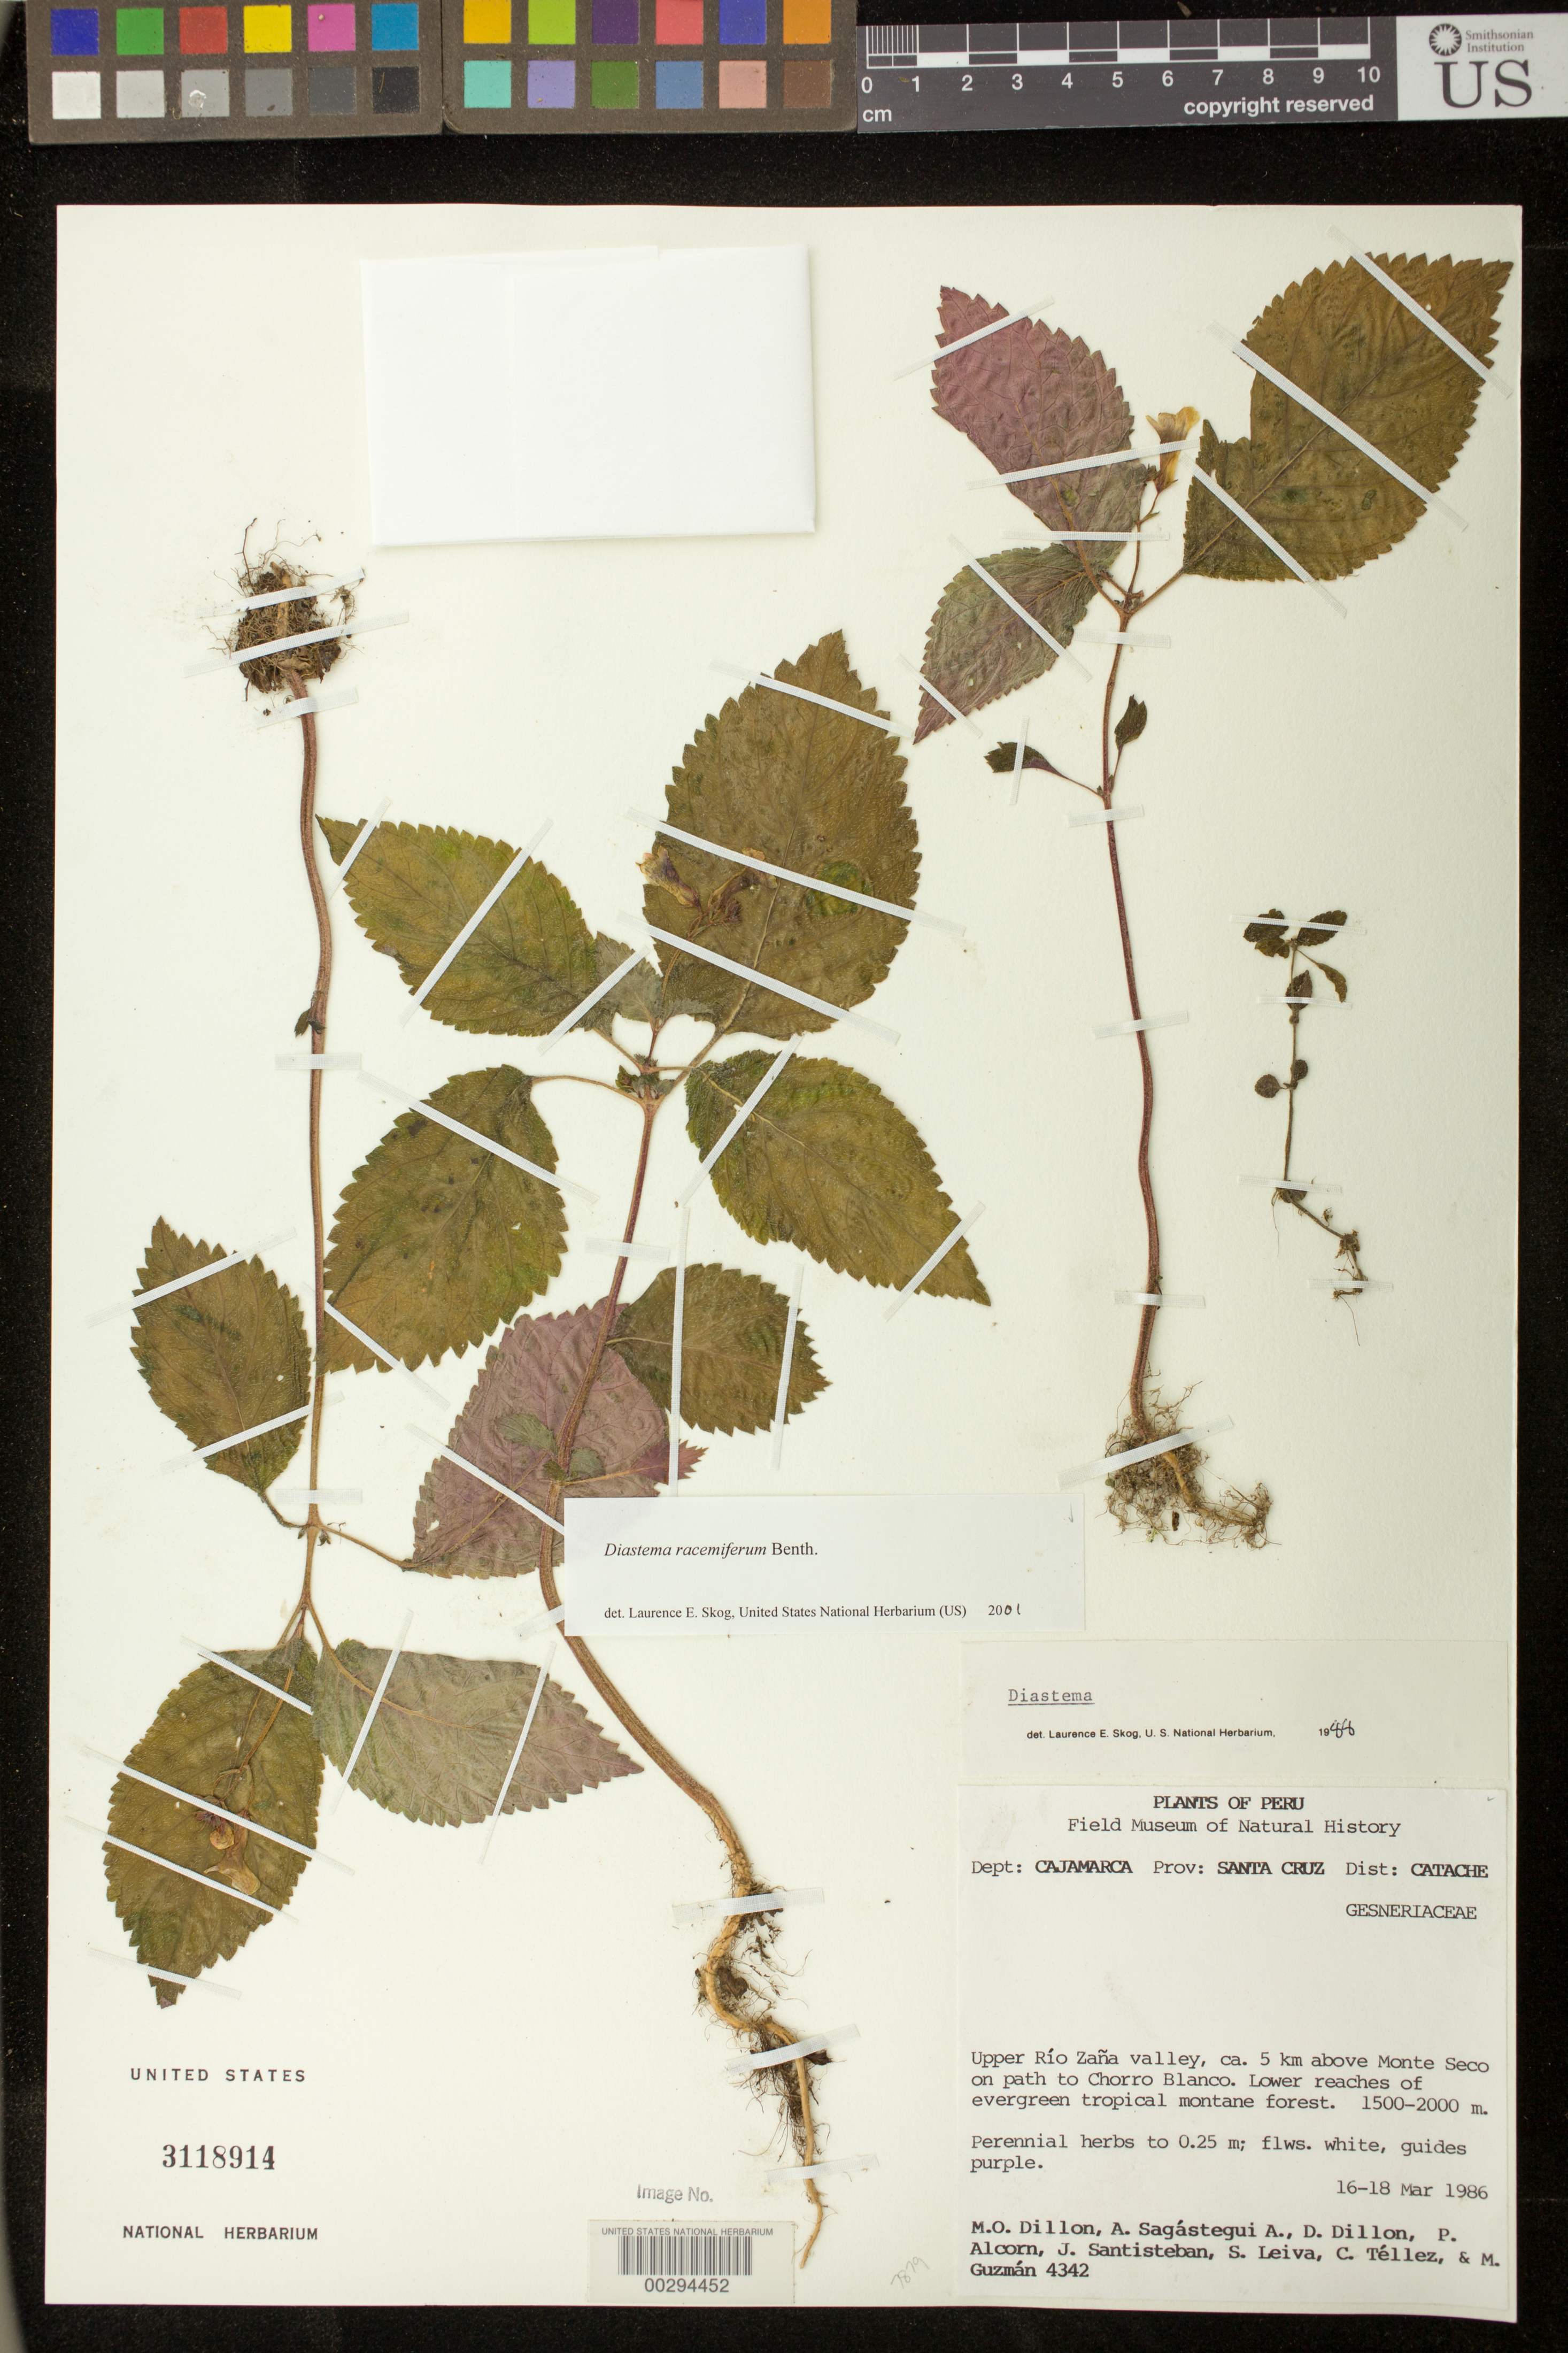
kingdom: Plantae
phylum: Tracheophyta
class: Magnoliopsida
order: Lamiales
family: Gesneriaceae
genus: Diastema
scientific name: Diastema racemiferum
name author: Benth.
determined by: Skog, Laurence E.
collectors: M. O. Dillon, A. Sagástegui A., D. Dillon, P. Alcorn, J. Santisteban, S. Leiva, C. Téllez & M. Guzmán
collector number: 4342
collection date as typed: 16-18 Mar 1986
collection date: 1986-03-16/1986-03-18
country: Peru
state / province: Cajamarca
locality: Prov. Santa Cruz, Dist. Catache; upper Río Zaña valley, ca. 5 km above Monte Seco on path to Chorro Blanco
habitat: Lower reaches of evergreen tropical montane forest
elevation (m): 1500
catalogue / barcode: US 3118914